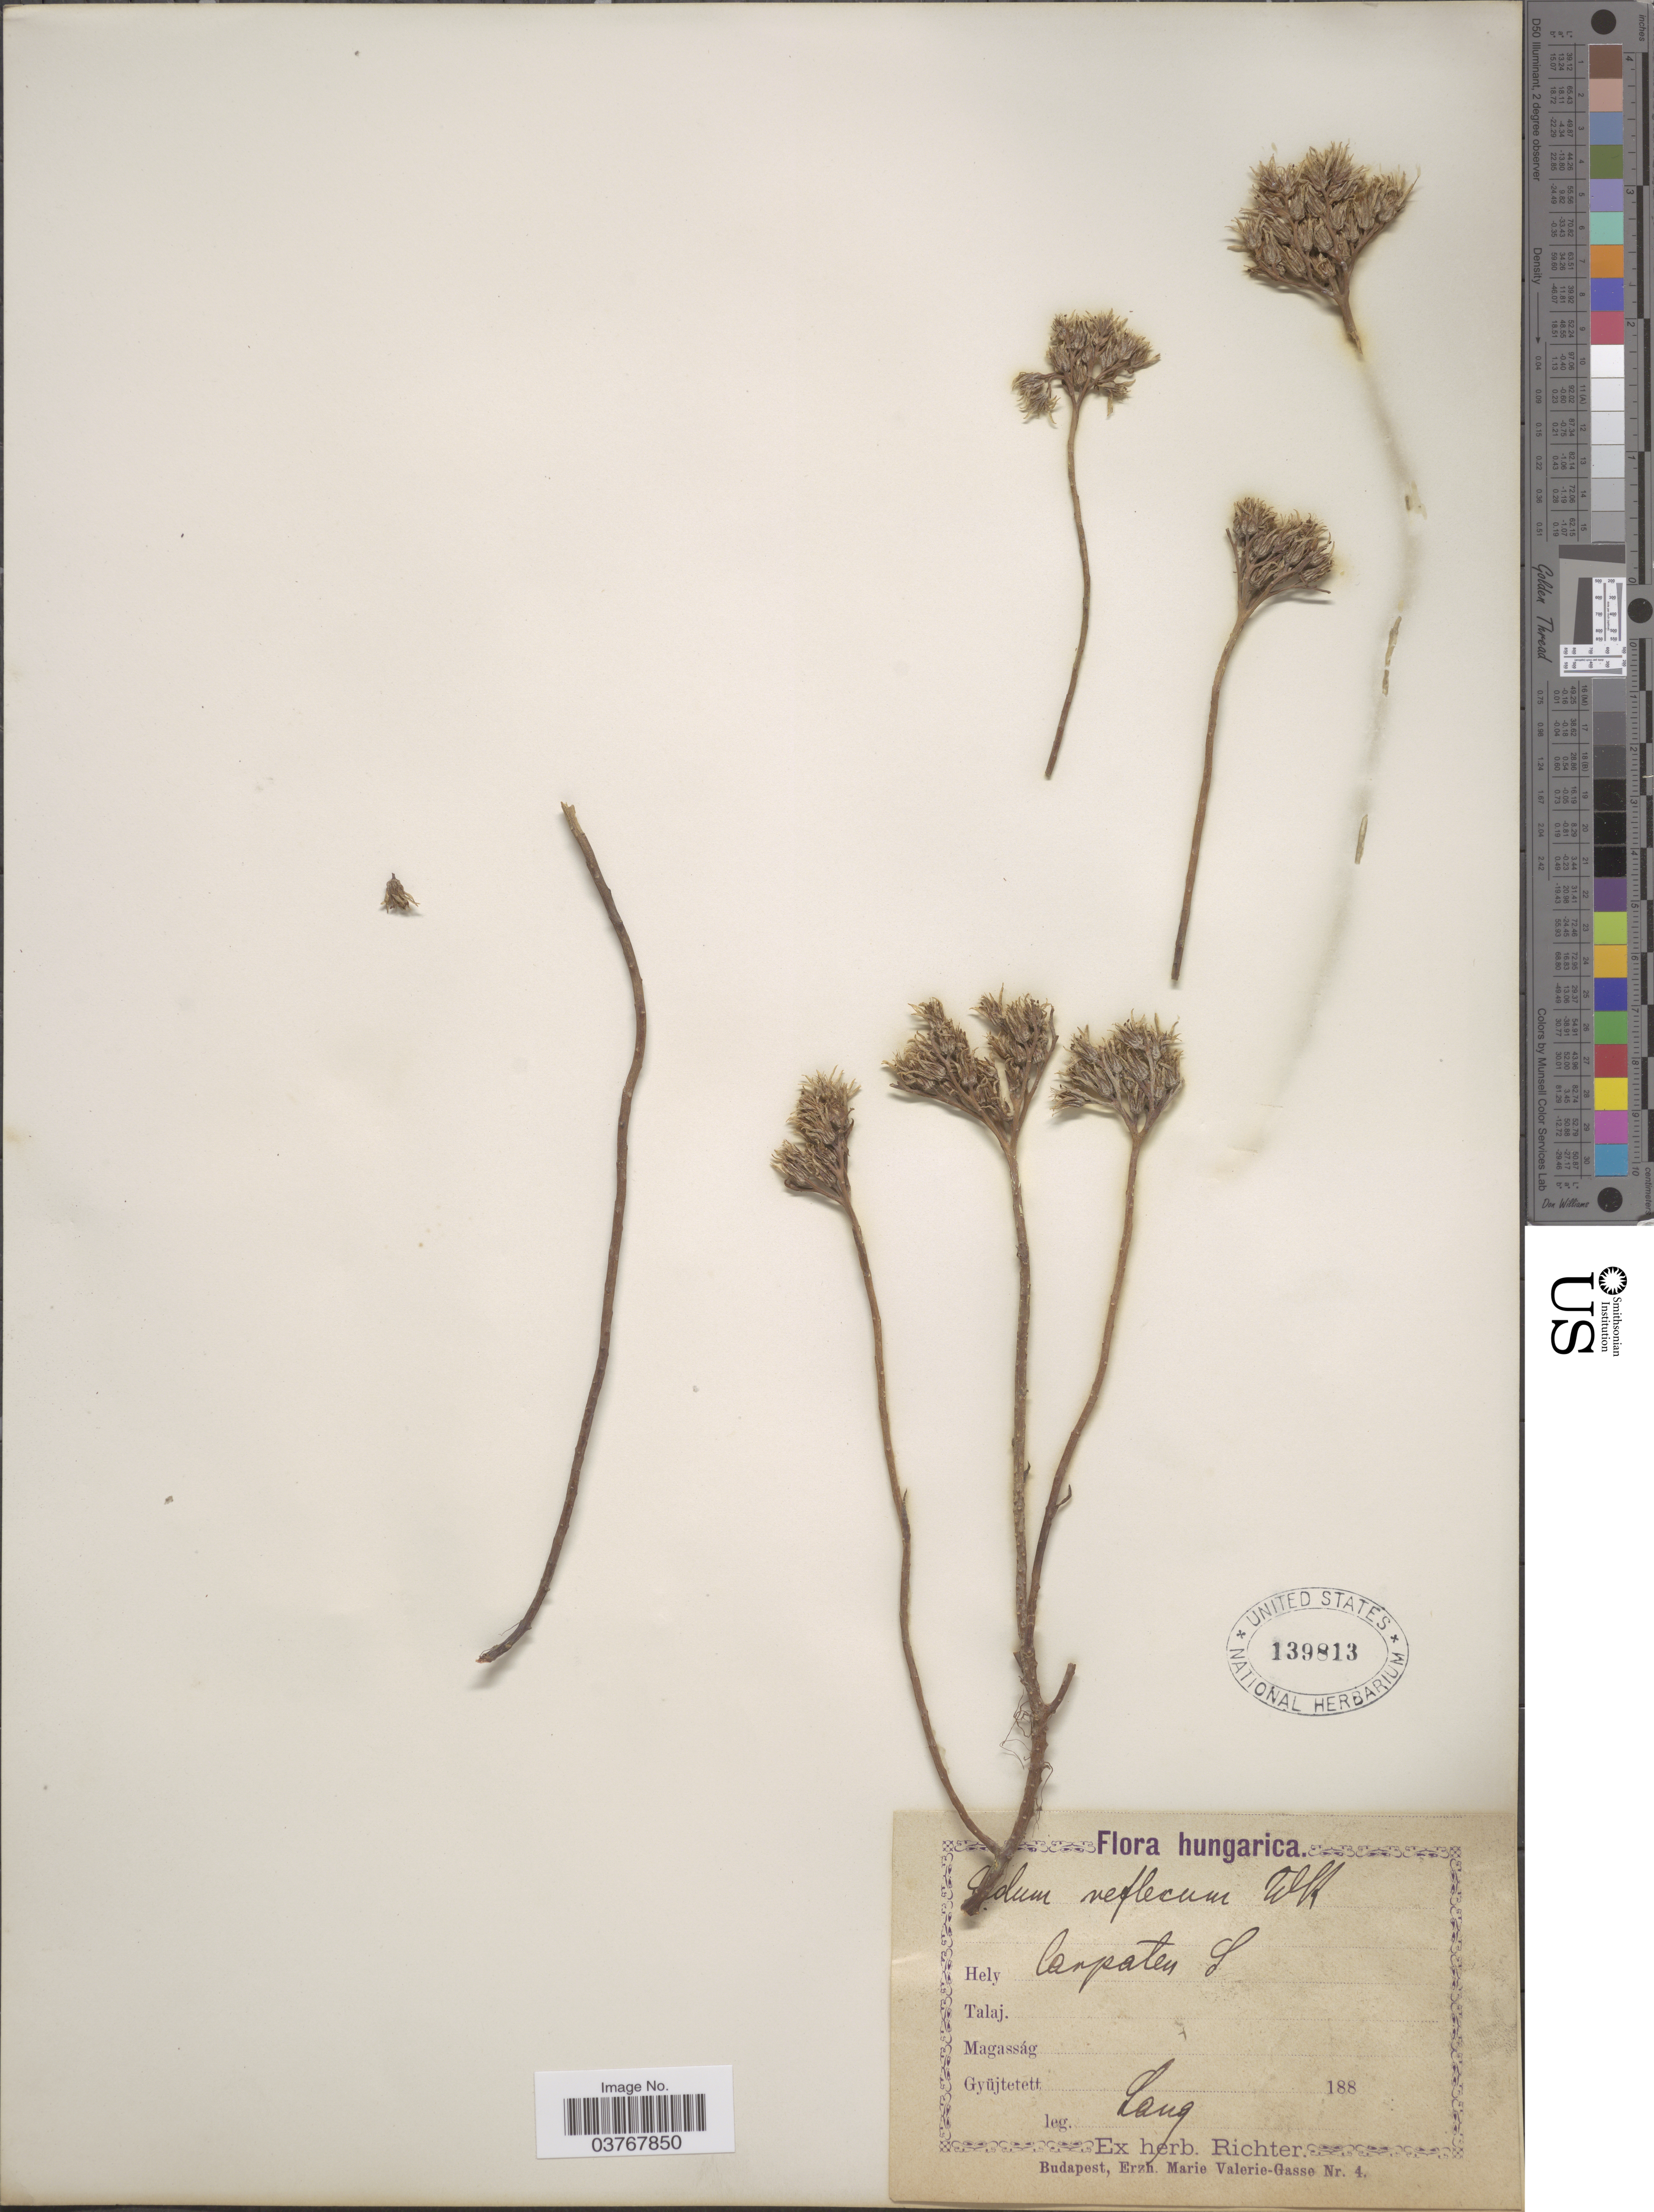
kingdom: Plantae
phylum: Tracheophyta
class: Magnoliopsida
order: Saxifragales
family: Crassulaceae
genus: Petrosedum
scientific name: Petrosedum rupestre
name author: (L.) P.V. Heath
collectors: -- Lang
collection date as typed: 188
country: Hungary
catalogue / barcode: US 139813